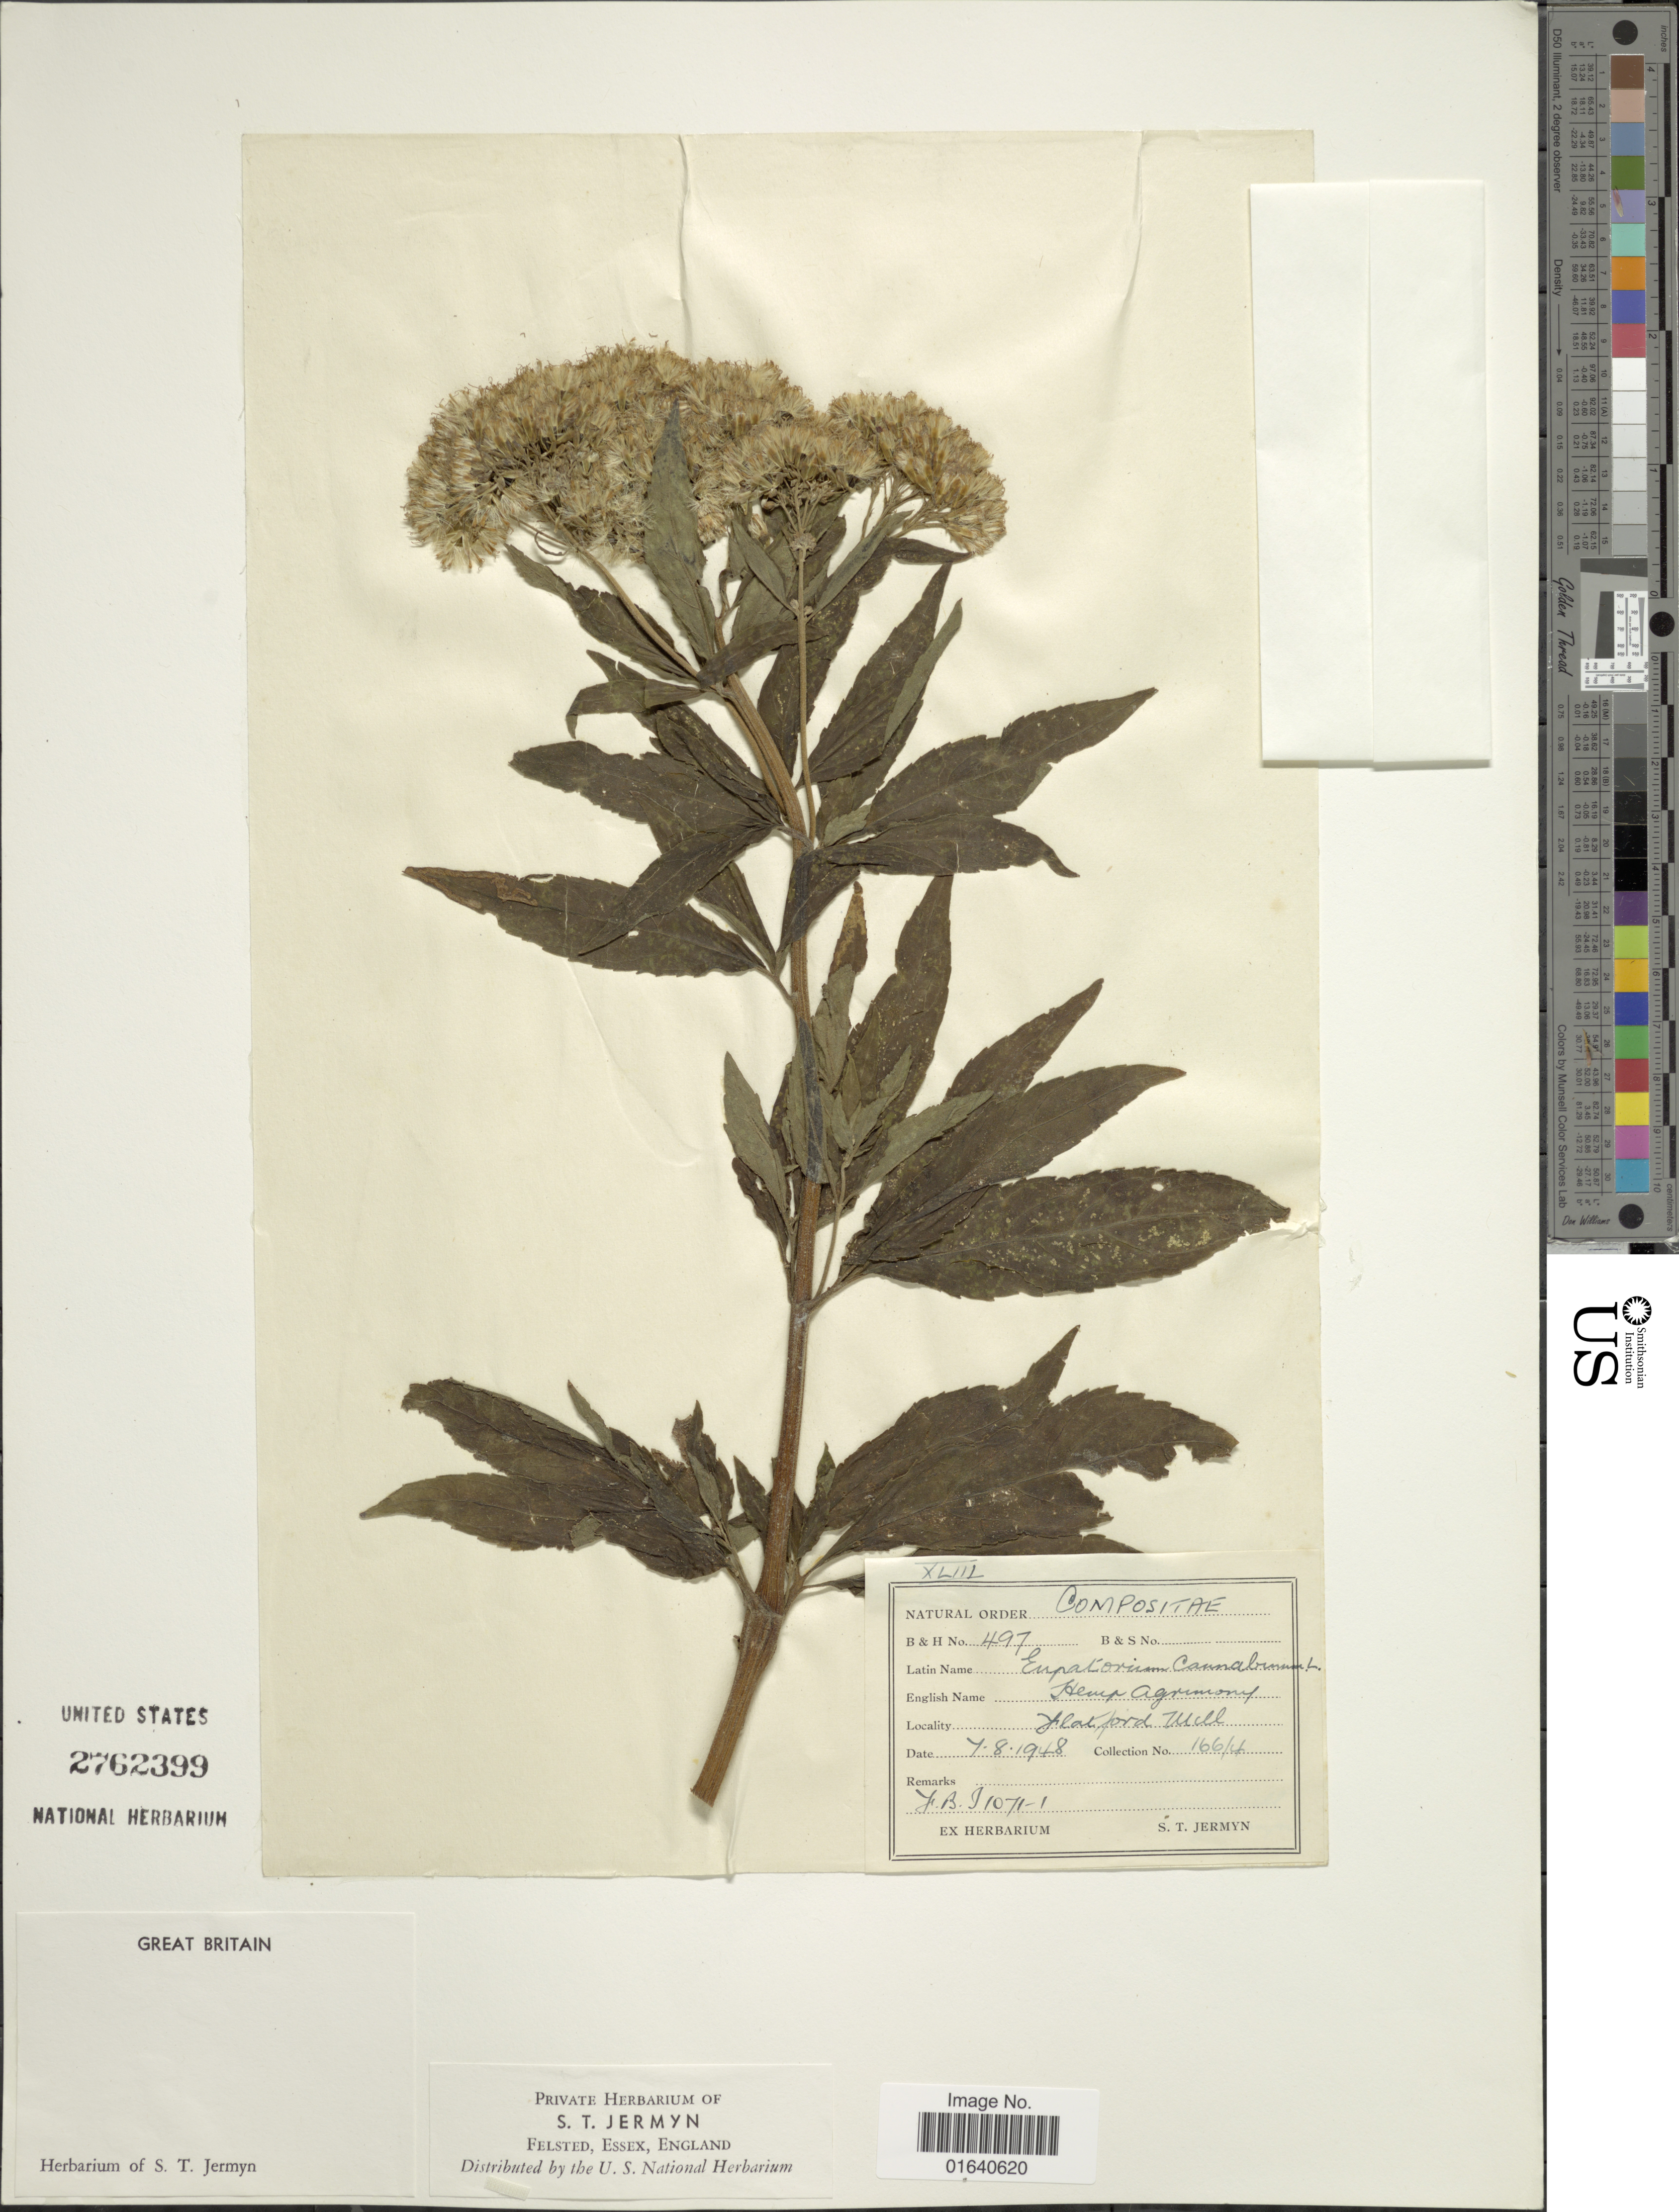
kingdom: Plantae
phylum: Tracheophyta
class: Magnoliopsida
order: Asterales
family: Asteraceae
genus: Eupatorium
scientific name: Eupatorium cannabinum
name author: L.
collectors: S. Jermyn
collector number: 166/4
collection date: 1948-08-07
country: United Kingdom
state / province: England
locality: Flatford Mill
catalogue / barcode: US 2762399